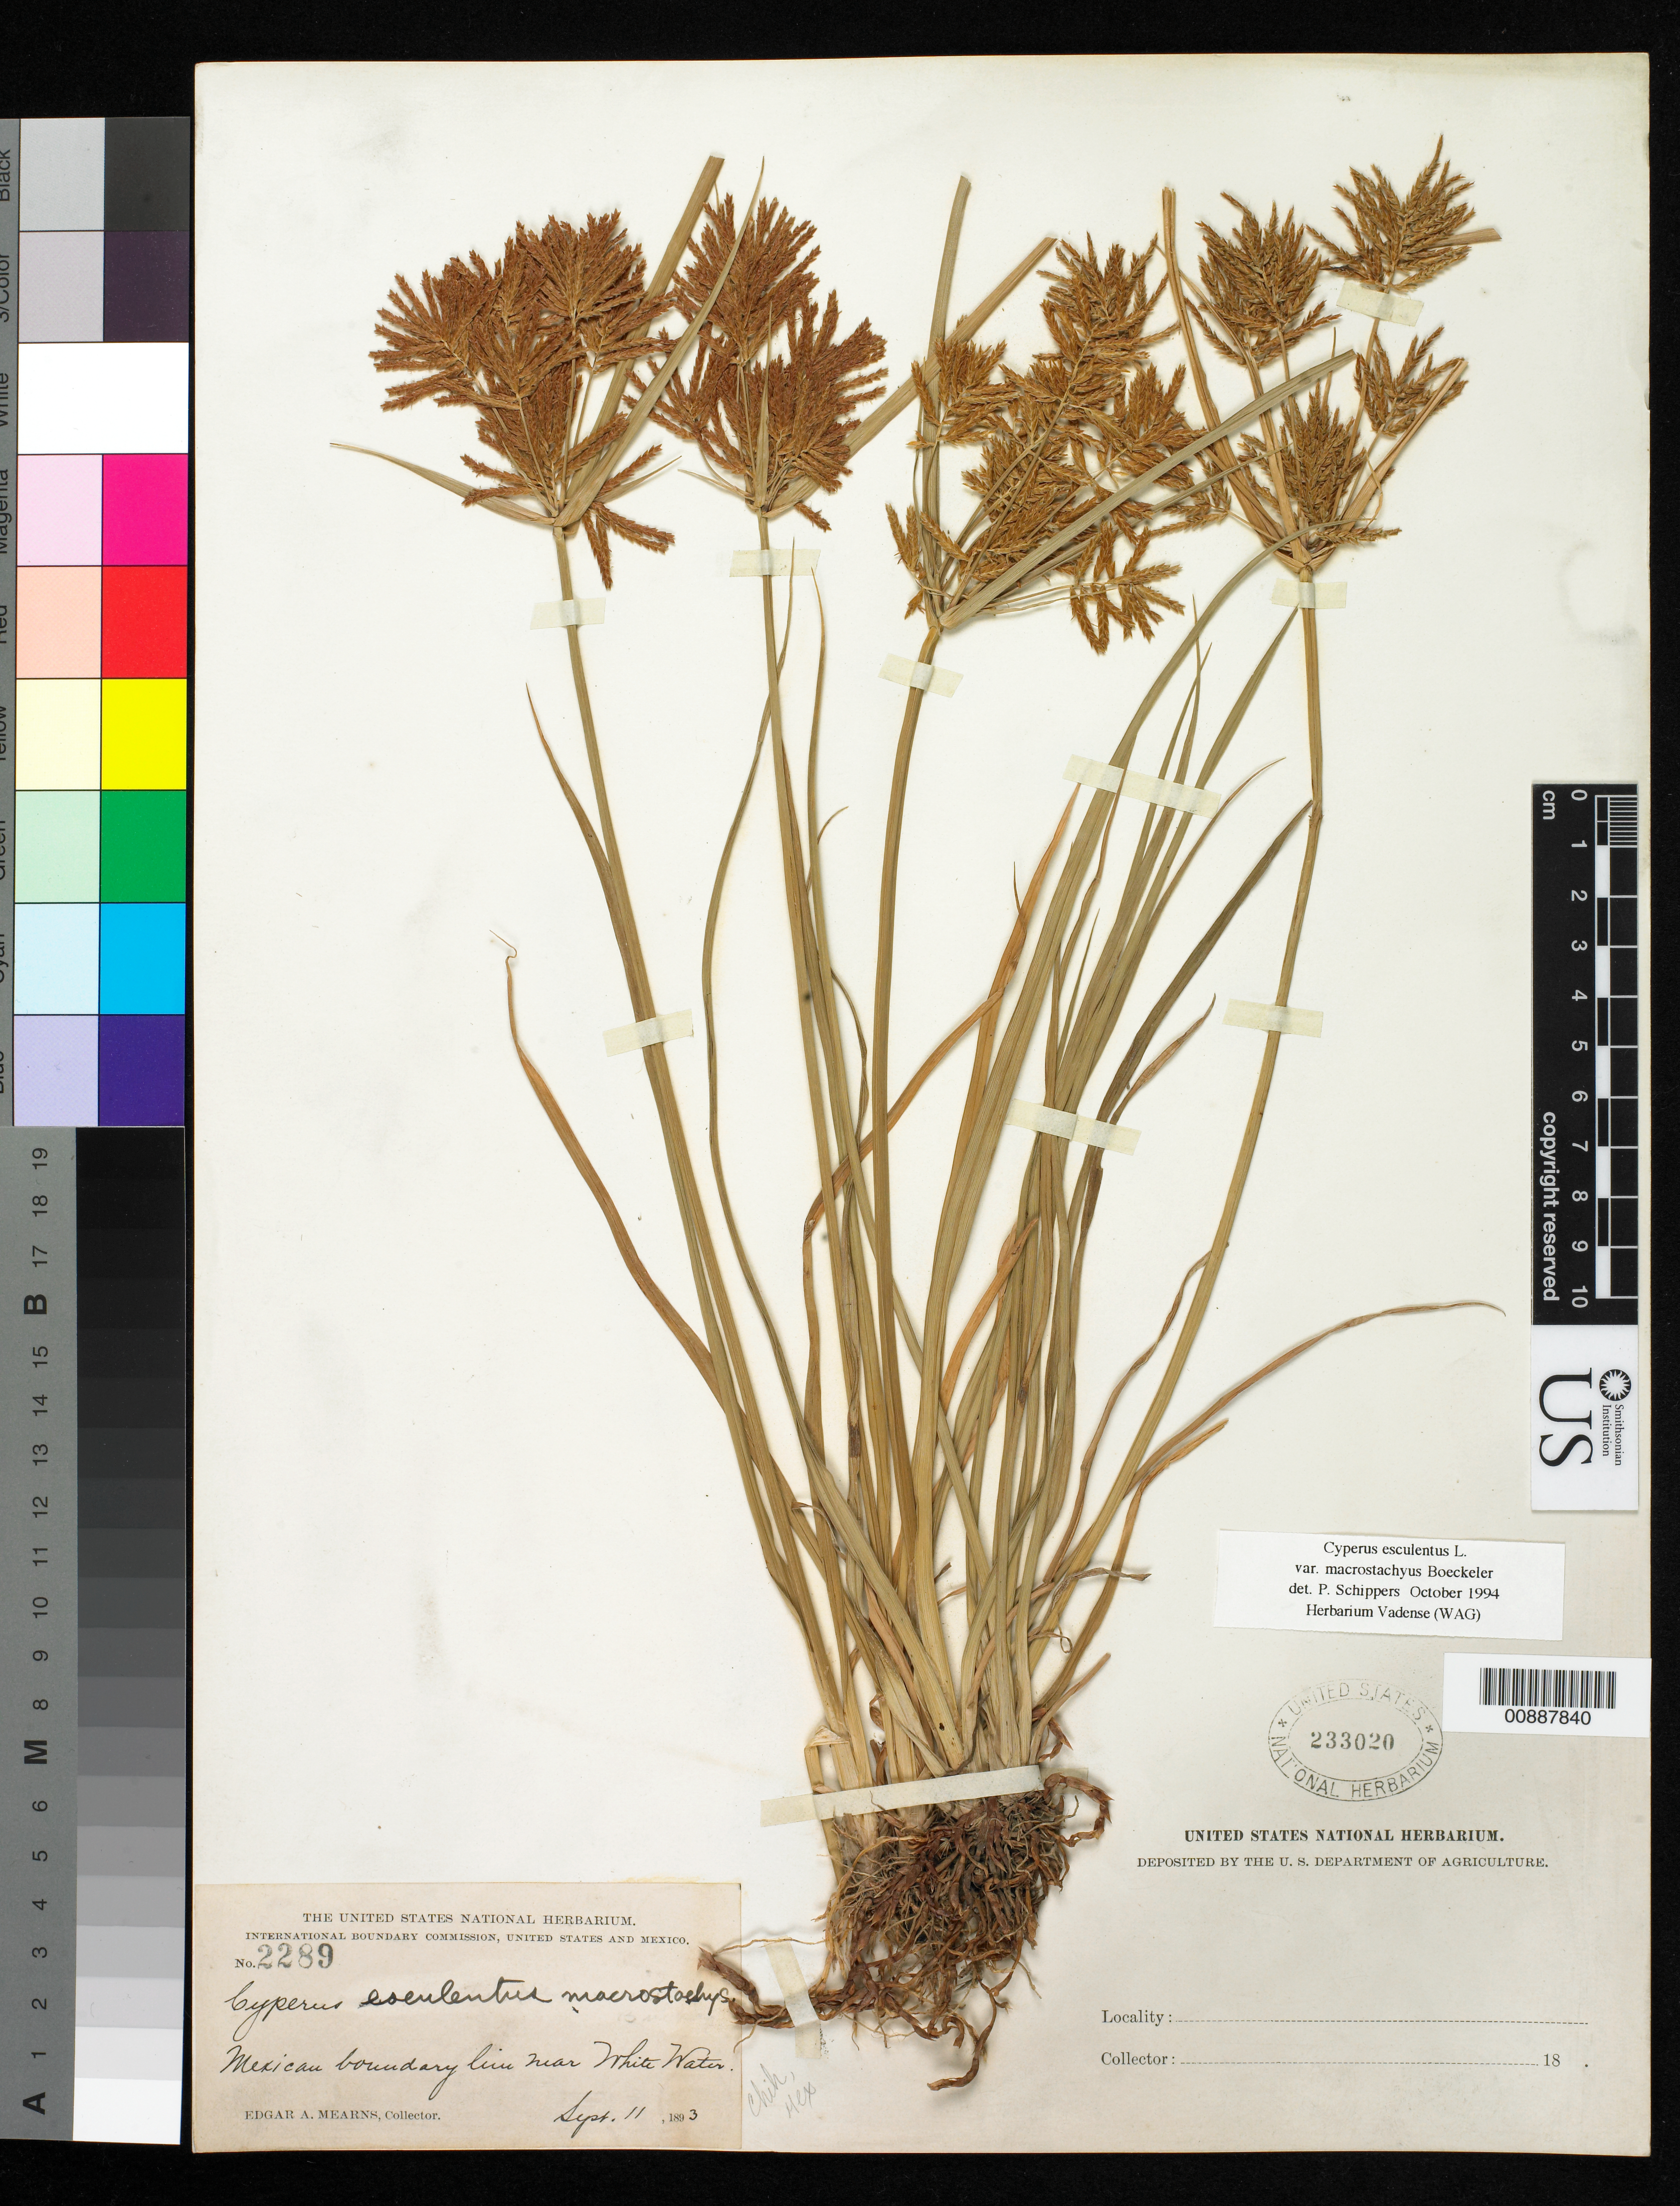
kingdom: Plantae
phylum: Tracheophyta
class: Liliopsida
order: Poales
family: Cyperaceae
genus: Cyperus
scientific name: Cyperus esculentus var. macrostachyus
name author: Boeckeler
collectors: E. A. Mearns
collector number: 2289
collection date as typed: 11 Sep 1893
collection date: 1893-09-11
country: Mexico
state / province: Chihuahua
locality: Mexican Boundary Line near White Water.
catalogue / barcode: US 233020